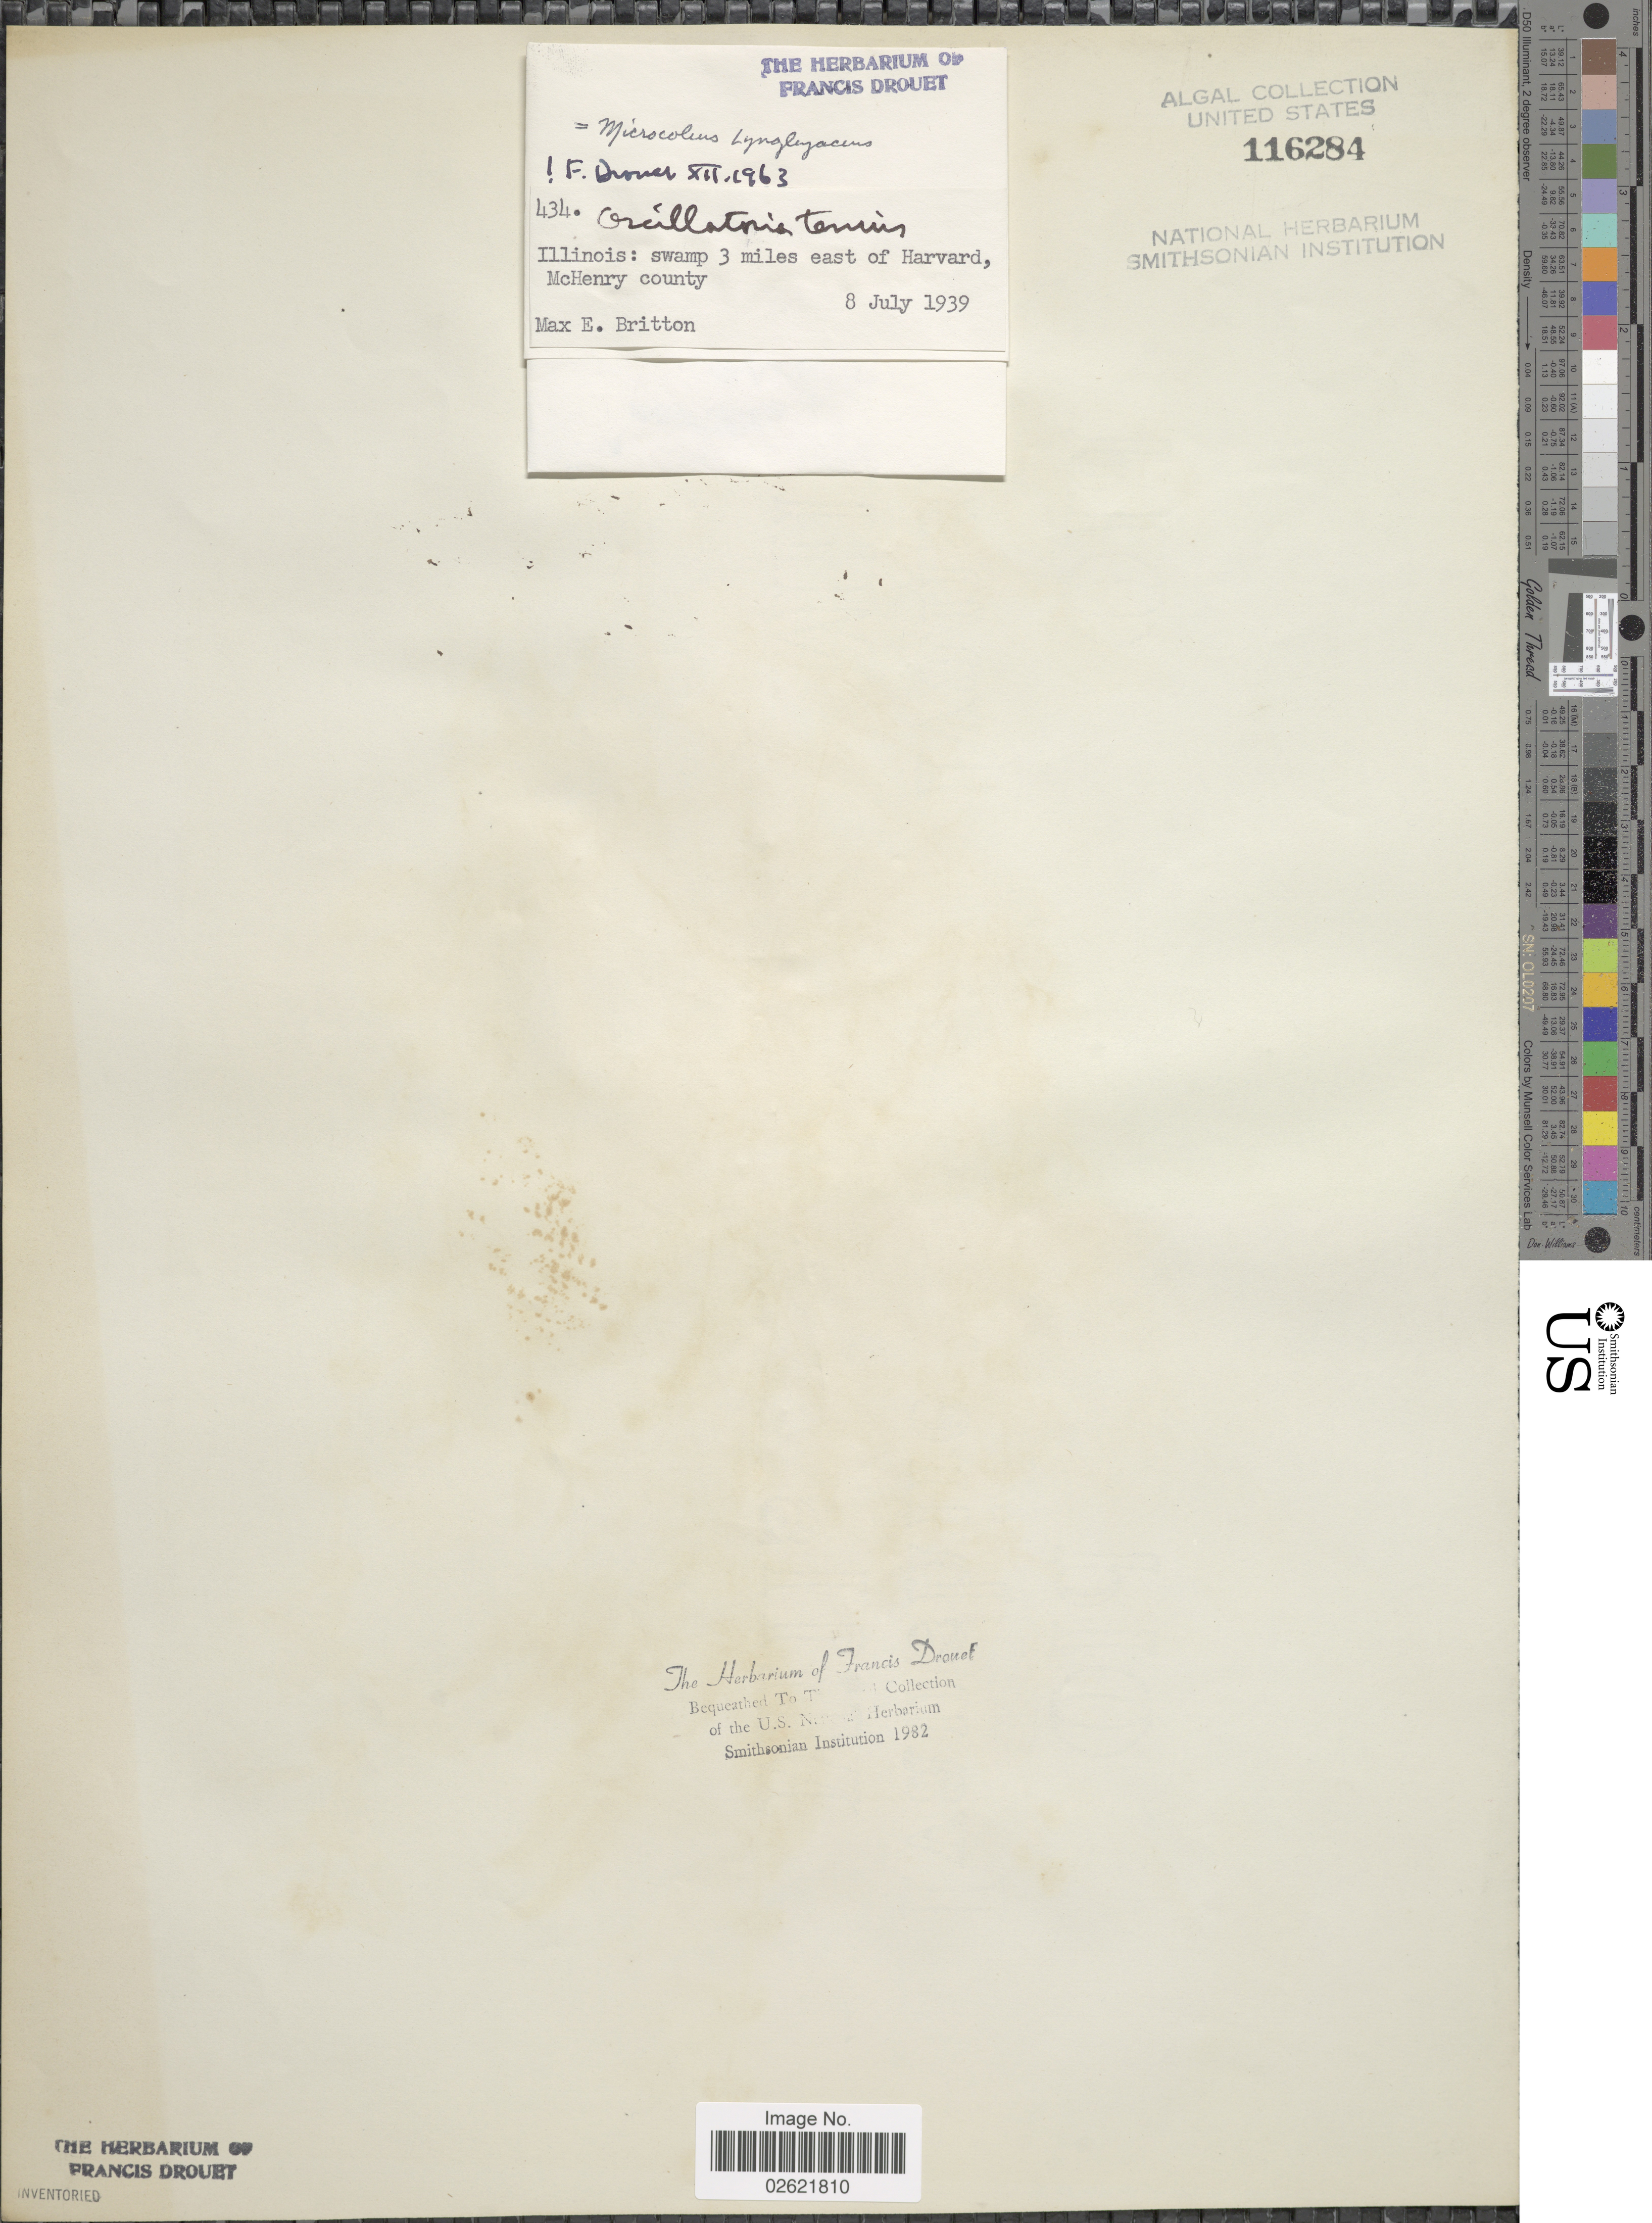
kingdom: Bacteria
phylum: Cyanobacteria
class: Cyanobacteriia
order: Cyanobacteriales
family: Microcoleaceae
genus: Microcoleus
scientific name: Microcoleus lyngbyaceus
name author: Kütz. ex Forti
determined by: Drouet, F. E.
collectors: M. E. Britton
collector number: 434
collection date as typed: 08 Jul 1939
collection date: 1939-07-08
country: United States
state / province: Illinois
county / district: McHenry County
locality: East of Harvard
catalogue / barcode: US 116284